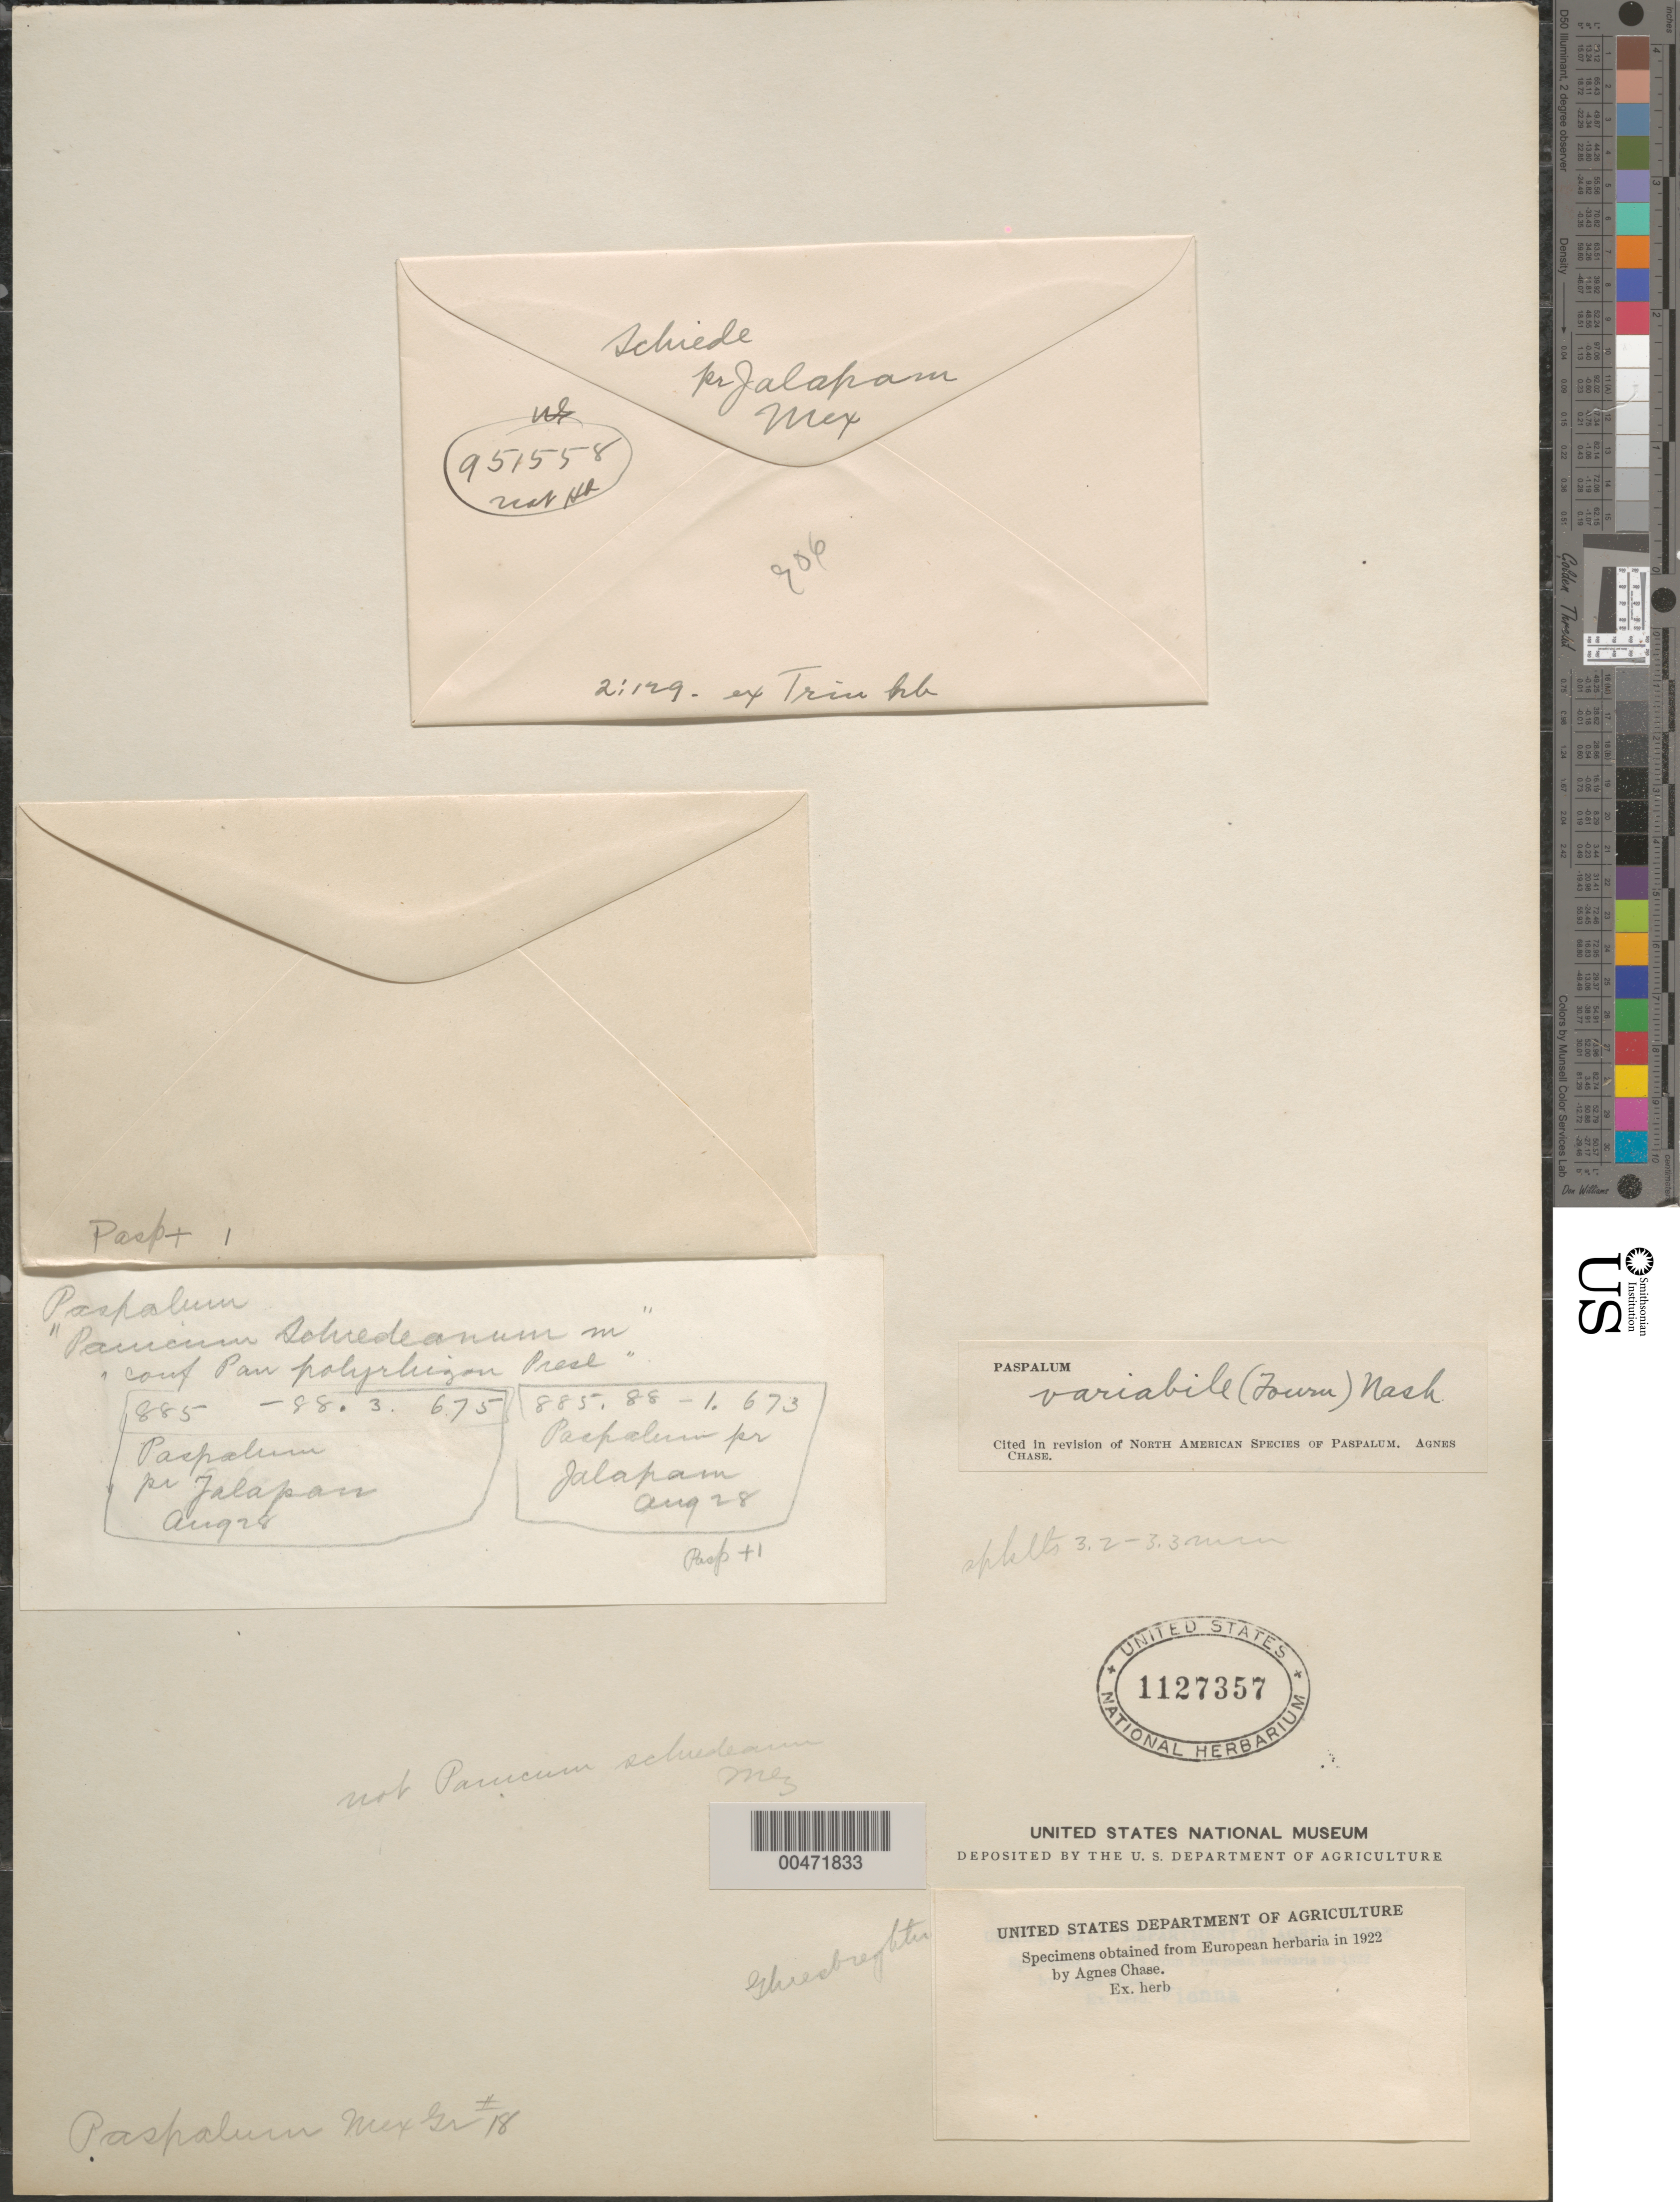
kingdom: Plantae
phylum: Tracheophyta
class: Liliopsida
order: Poales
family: Poaceae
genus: Paspalum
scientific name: Paspalum variabile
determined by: Chase, [M.] Agnes, (US)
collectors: C. J. W. Schiede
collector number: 673/675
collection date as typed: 28 Aug 1885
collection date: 1885-08-28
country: Mexico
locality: Pr Jalapam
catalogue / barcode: US 1127357